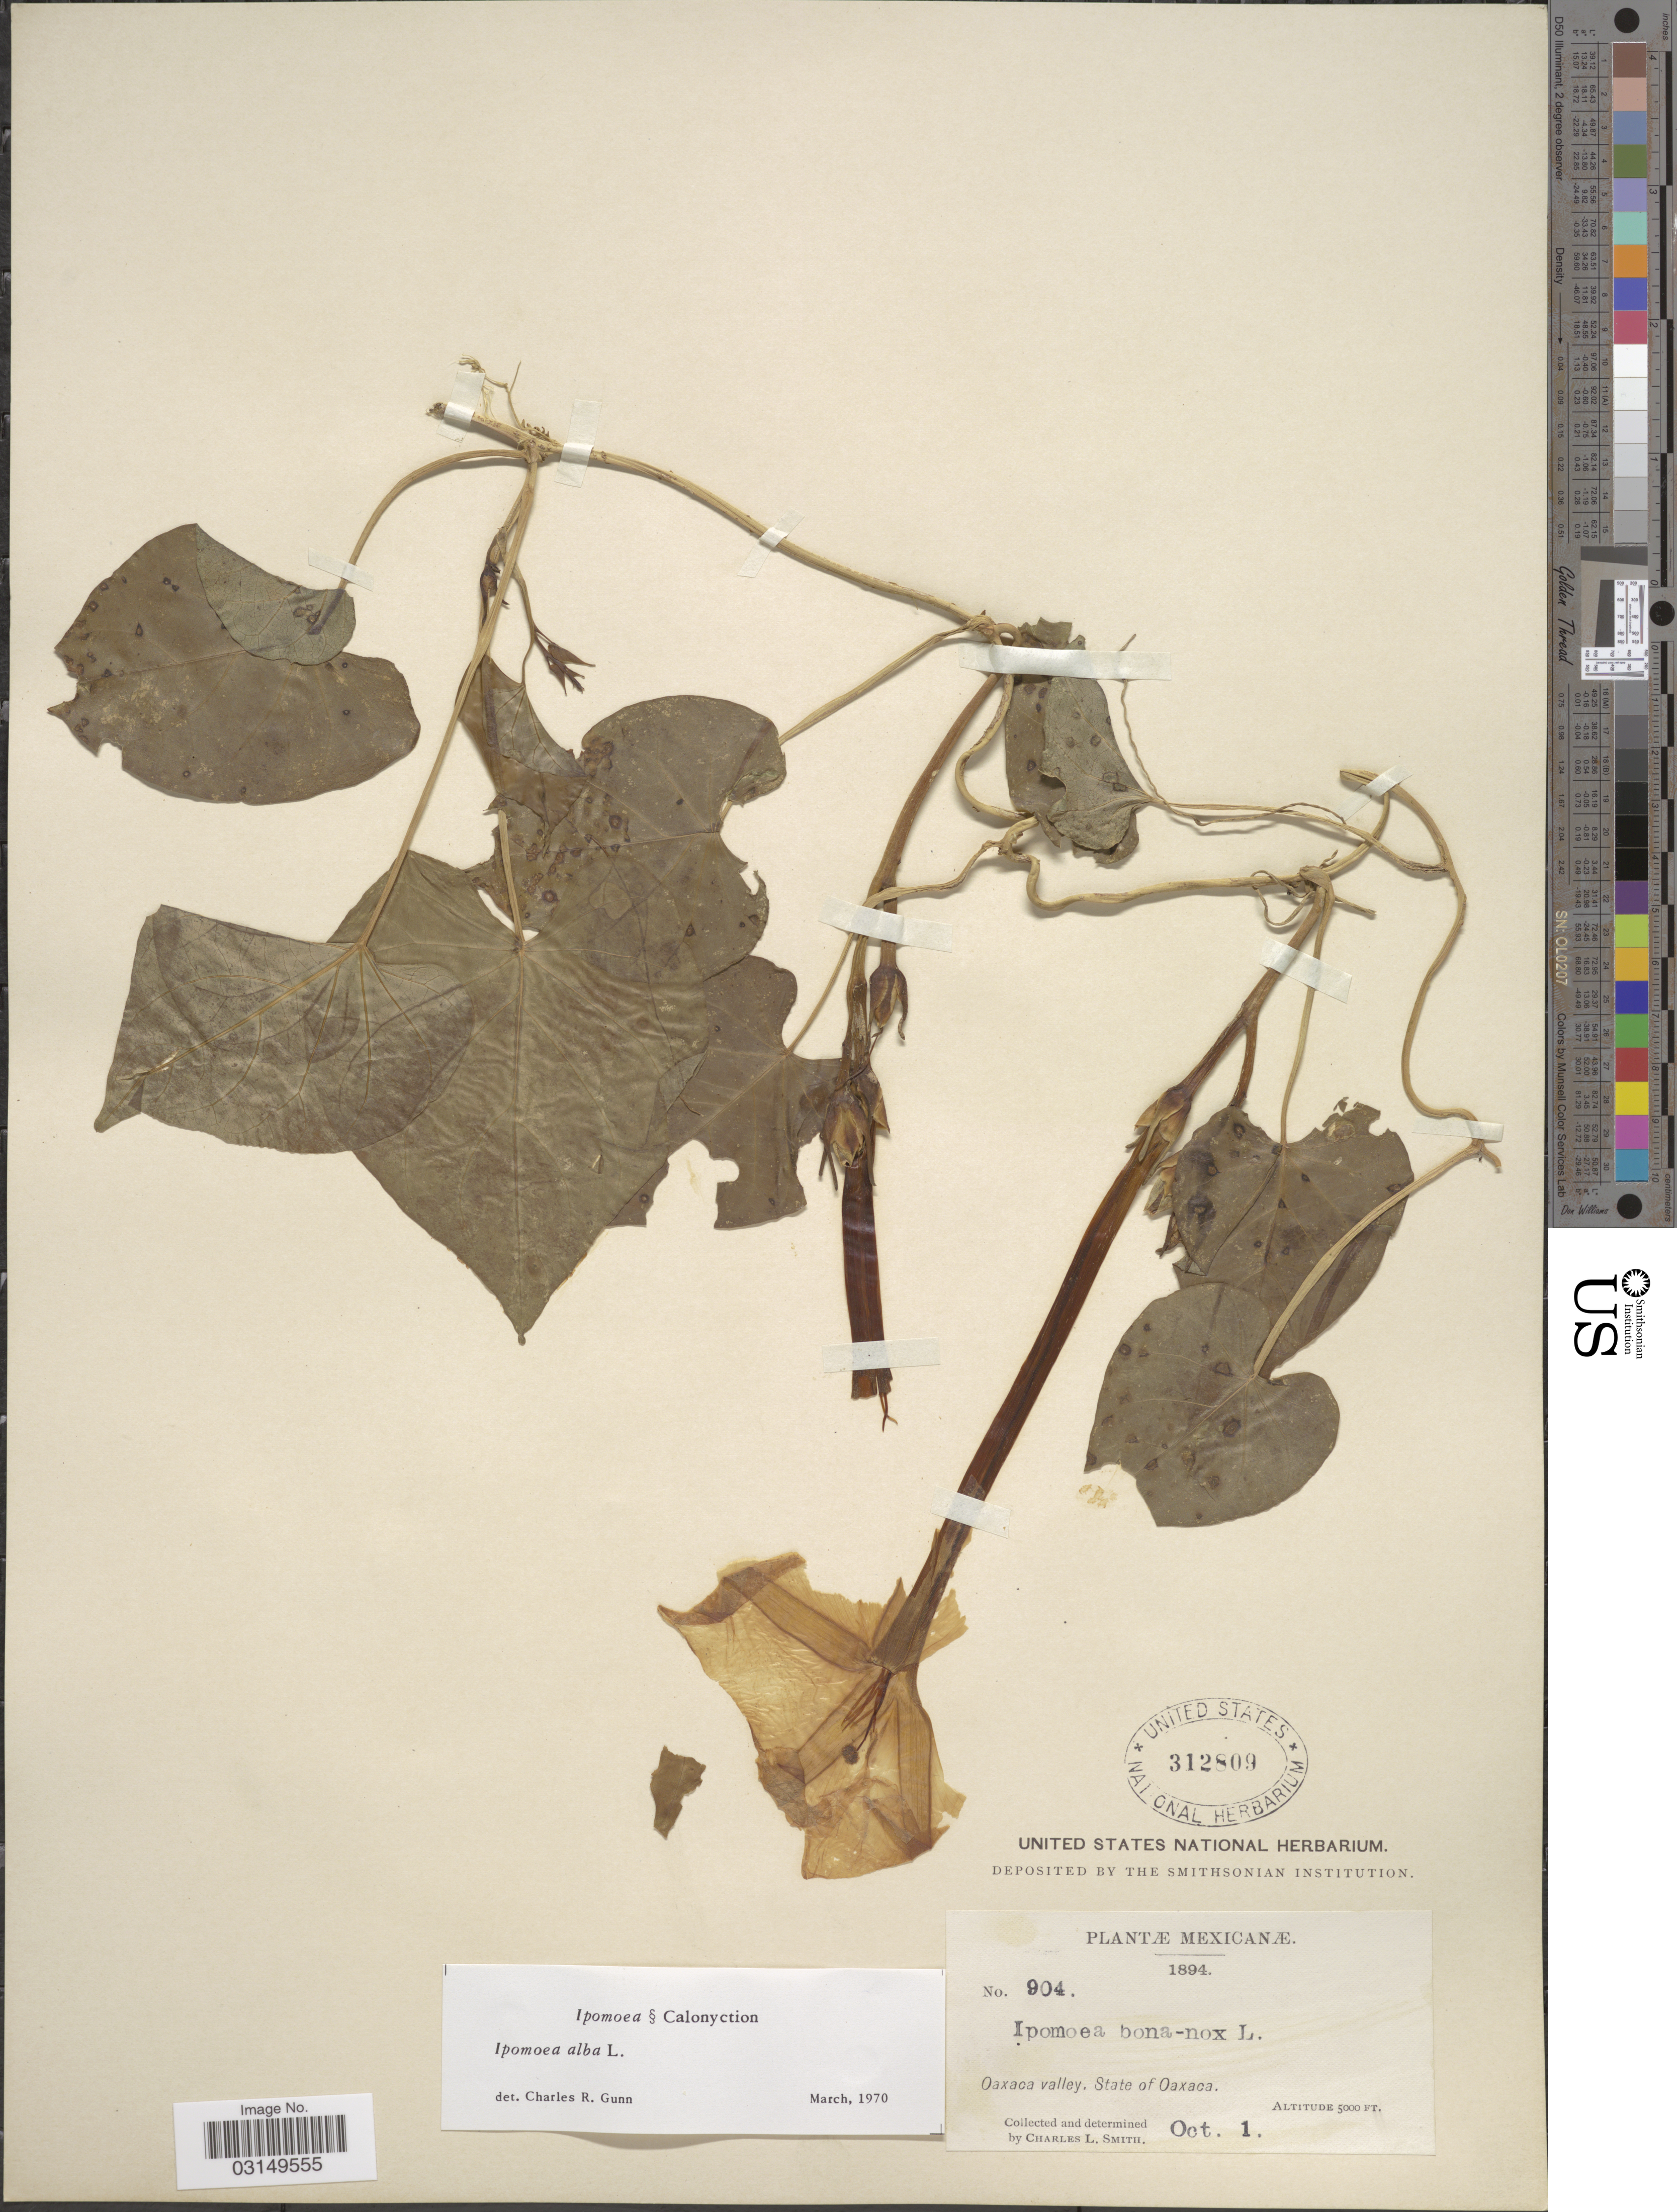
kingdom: Plantae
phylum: Tracheophyta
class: Magnoliopsida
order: Solanales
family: Convolvulaceae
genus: Ipomoea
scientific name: Ipomoea alba L.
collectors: C. L. Smith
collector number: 904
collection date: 1894-10-01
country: Mexico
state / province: Oaxaca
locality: Oaxaca valley.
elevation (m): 1524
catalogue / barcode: US 312809